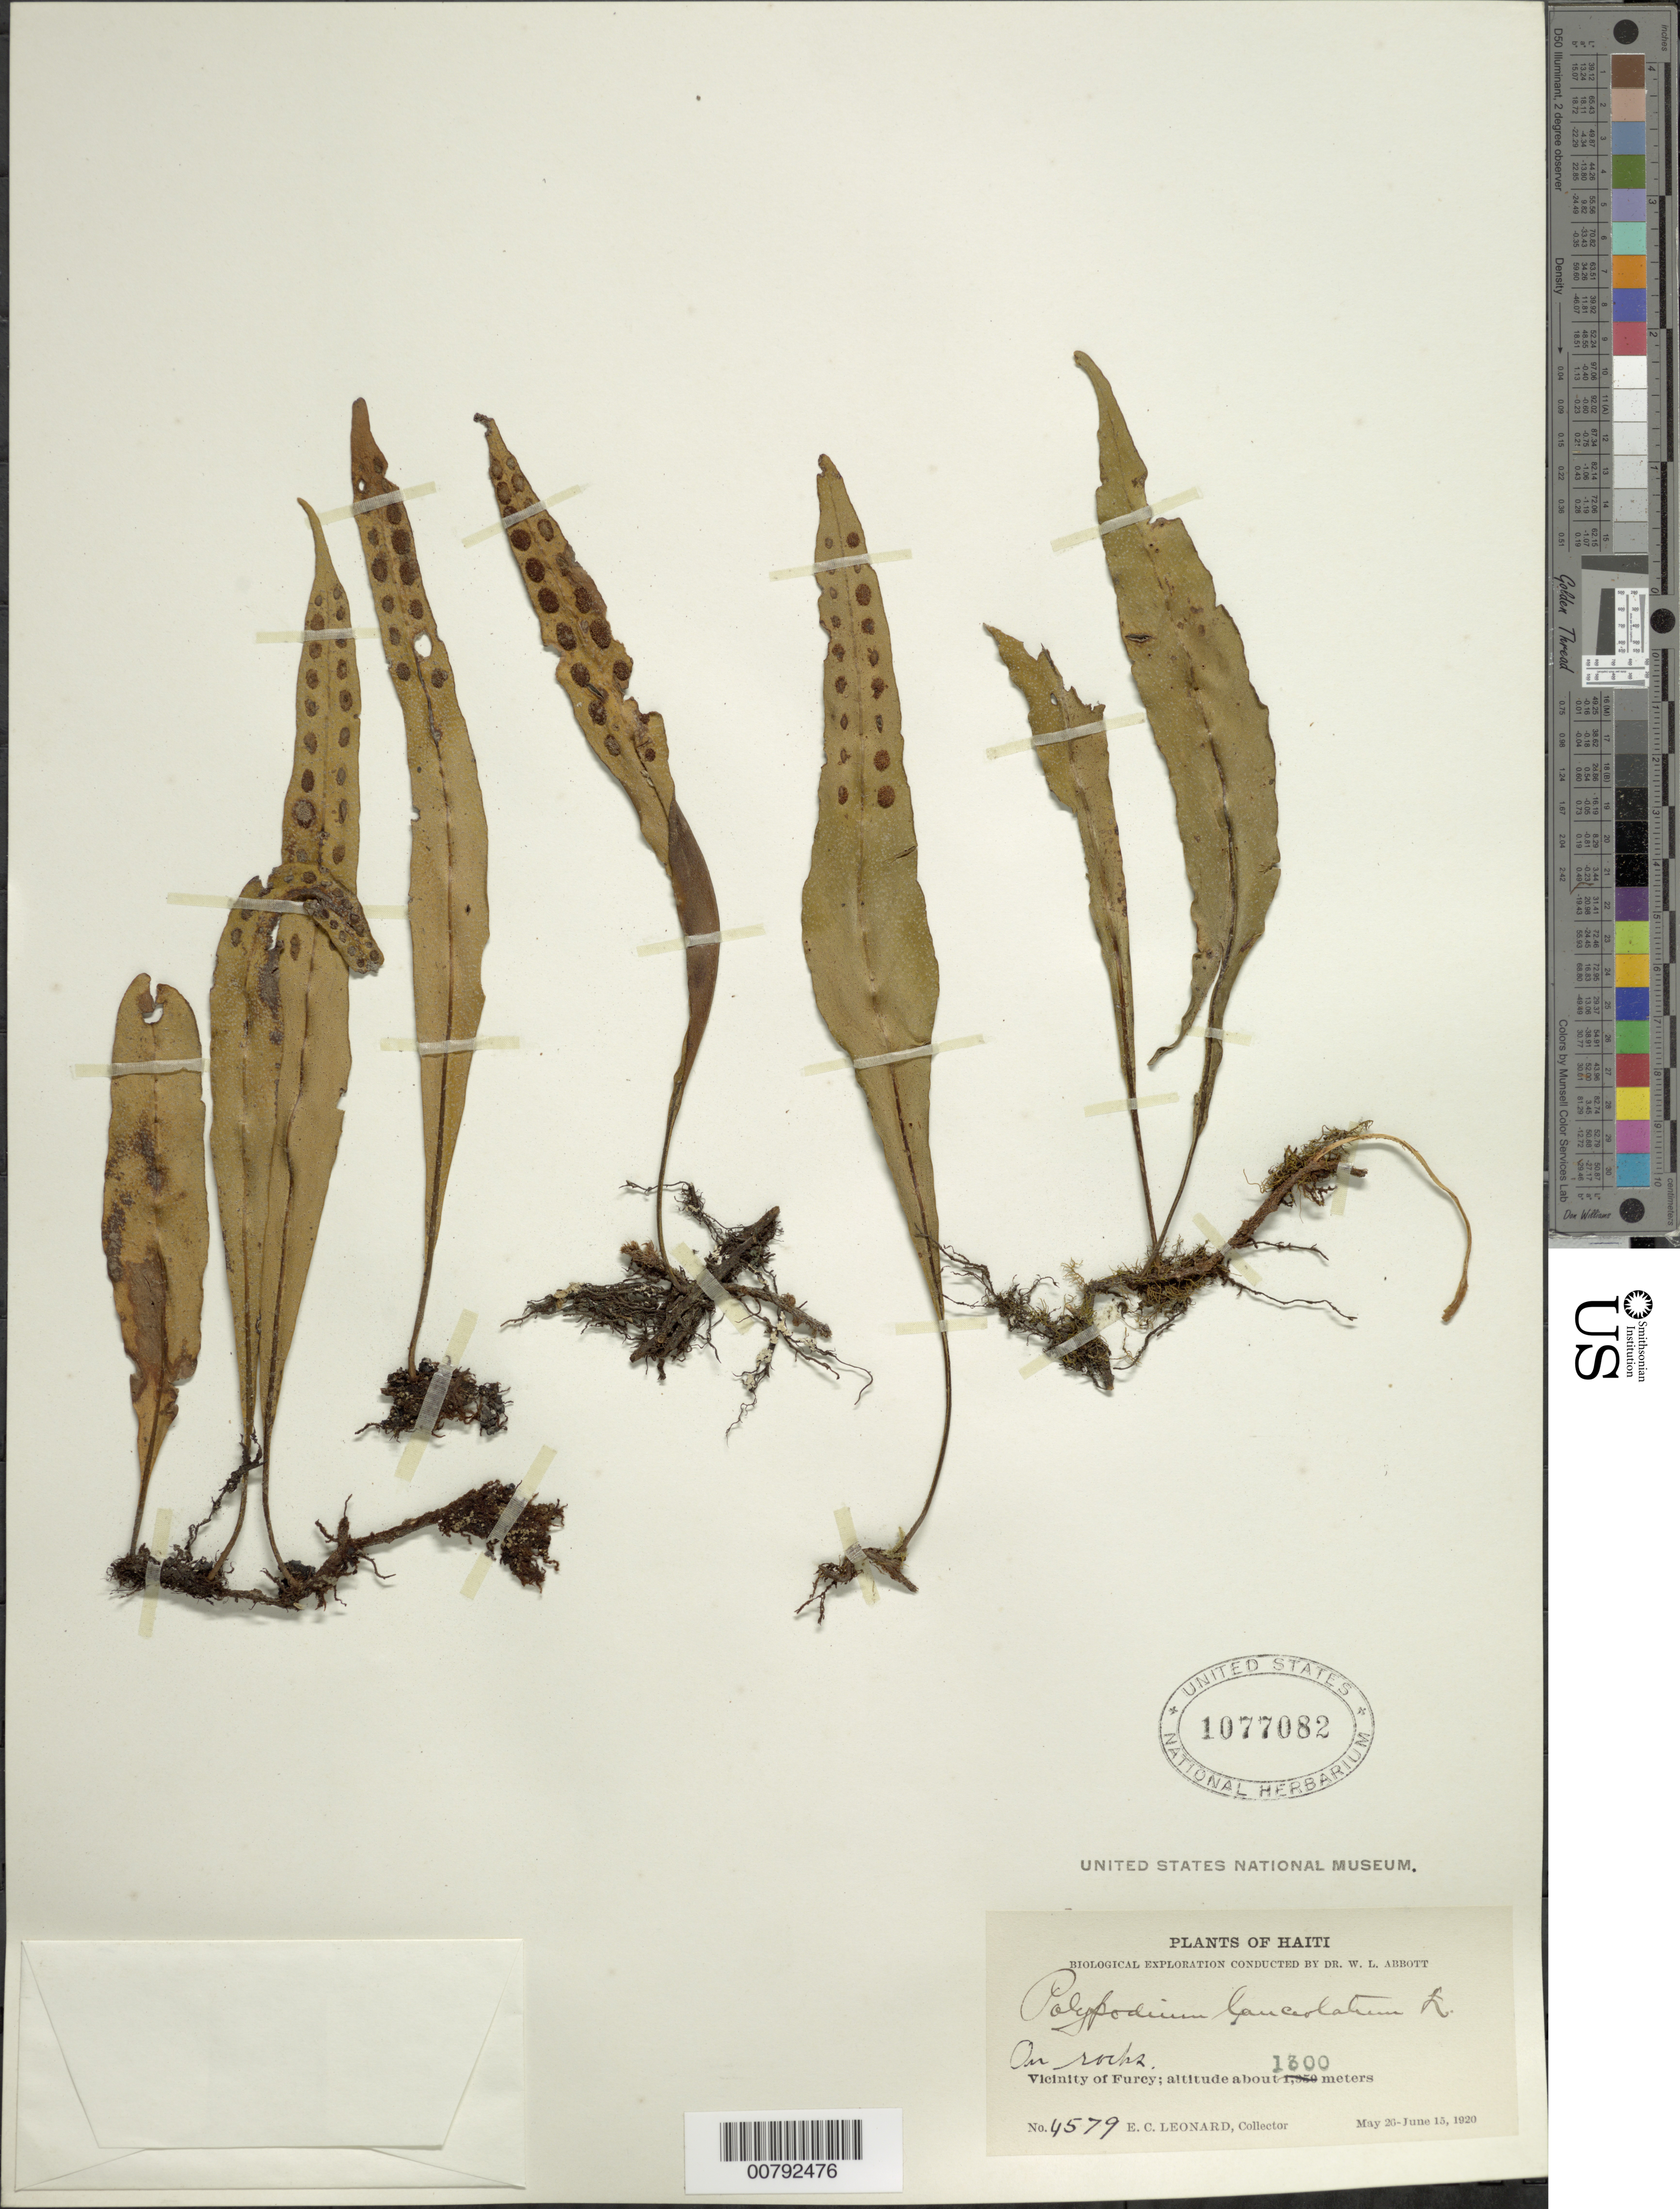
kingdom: Plantae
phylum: Tracheophyta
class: Polypodiopsida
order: Polypodiales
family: Polypodiaceae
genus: Pleopeltis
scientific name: Pleopeltis marginata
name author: A.R. Sm. & Tejero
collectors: E. C. Leonard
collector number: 4579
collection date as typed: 26 May 1920 15 Jun 1920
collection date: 1920-05-26/1920-06-15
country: Haiti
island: Hispaniola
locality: Furcy vicinity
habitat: On rocks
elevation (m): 1300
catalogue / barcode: US 1077082